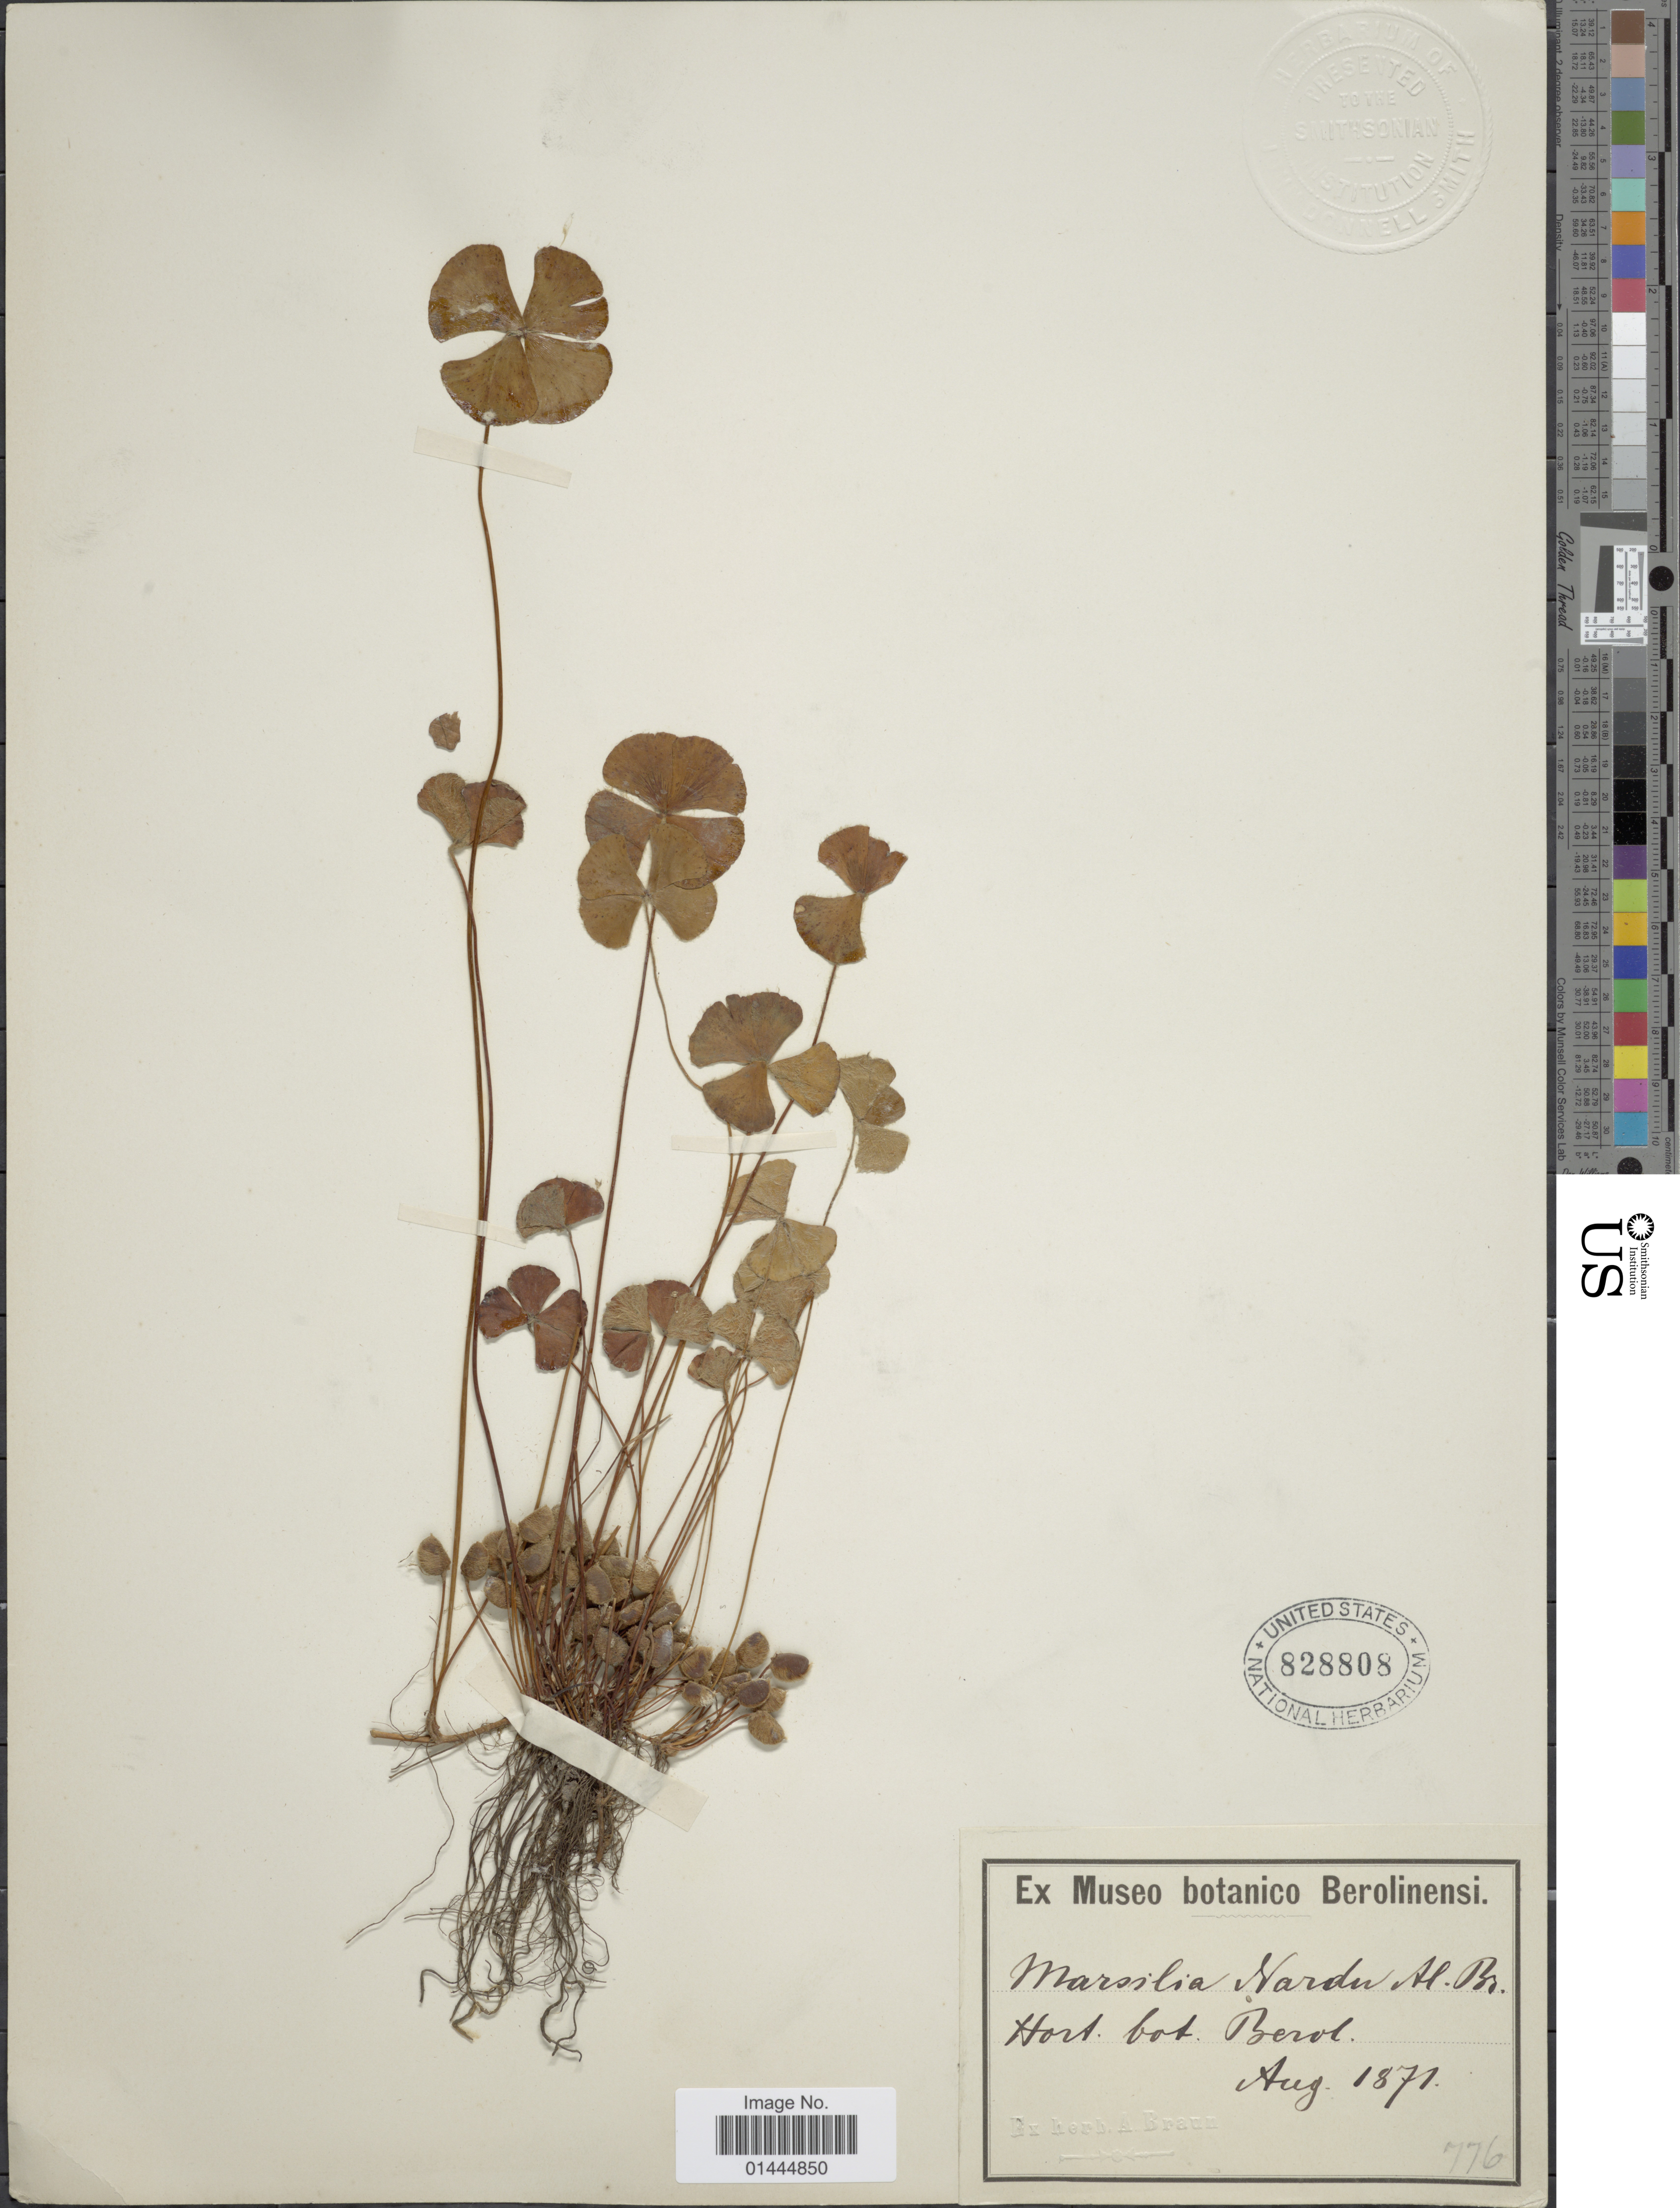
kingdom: Plantae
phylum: Tracheophyta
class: Polypodiopsida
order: Salviniales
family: Marsileaceae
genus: Marsilea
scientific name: Marsilea nardu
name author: A. Braun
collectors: ex herb. A. Braun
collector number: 776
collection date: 1871-08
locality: Hort. bot. Berol.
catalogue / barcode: US 828808